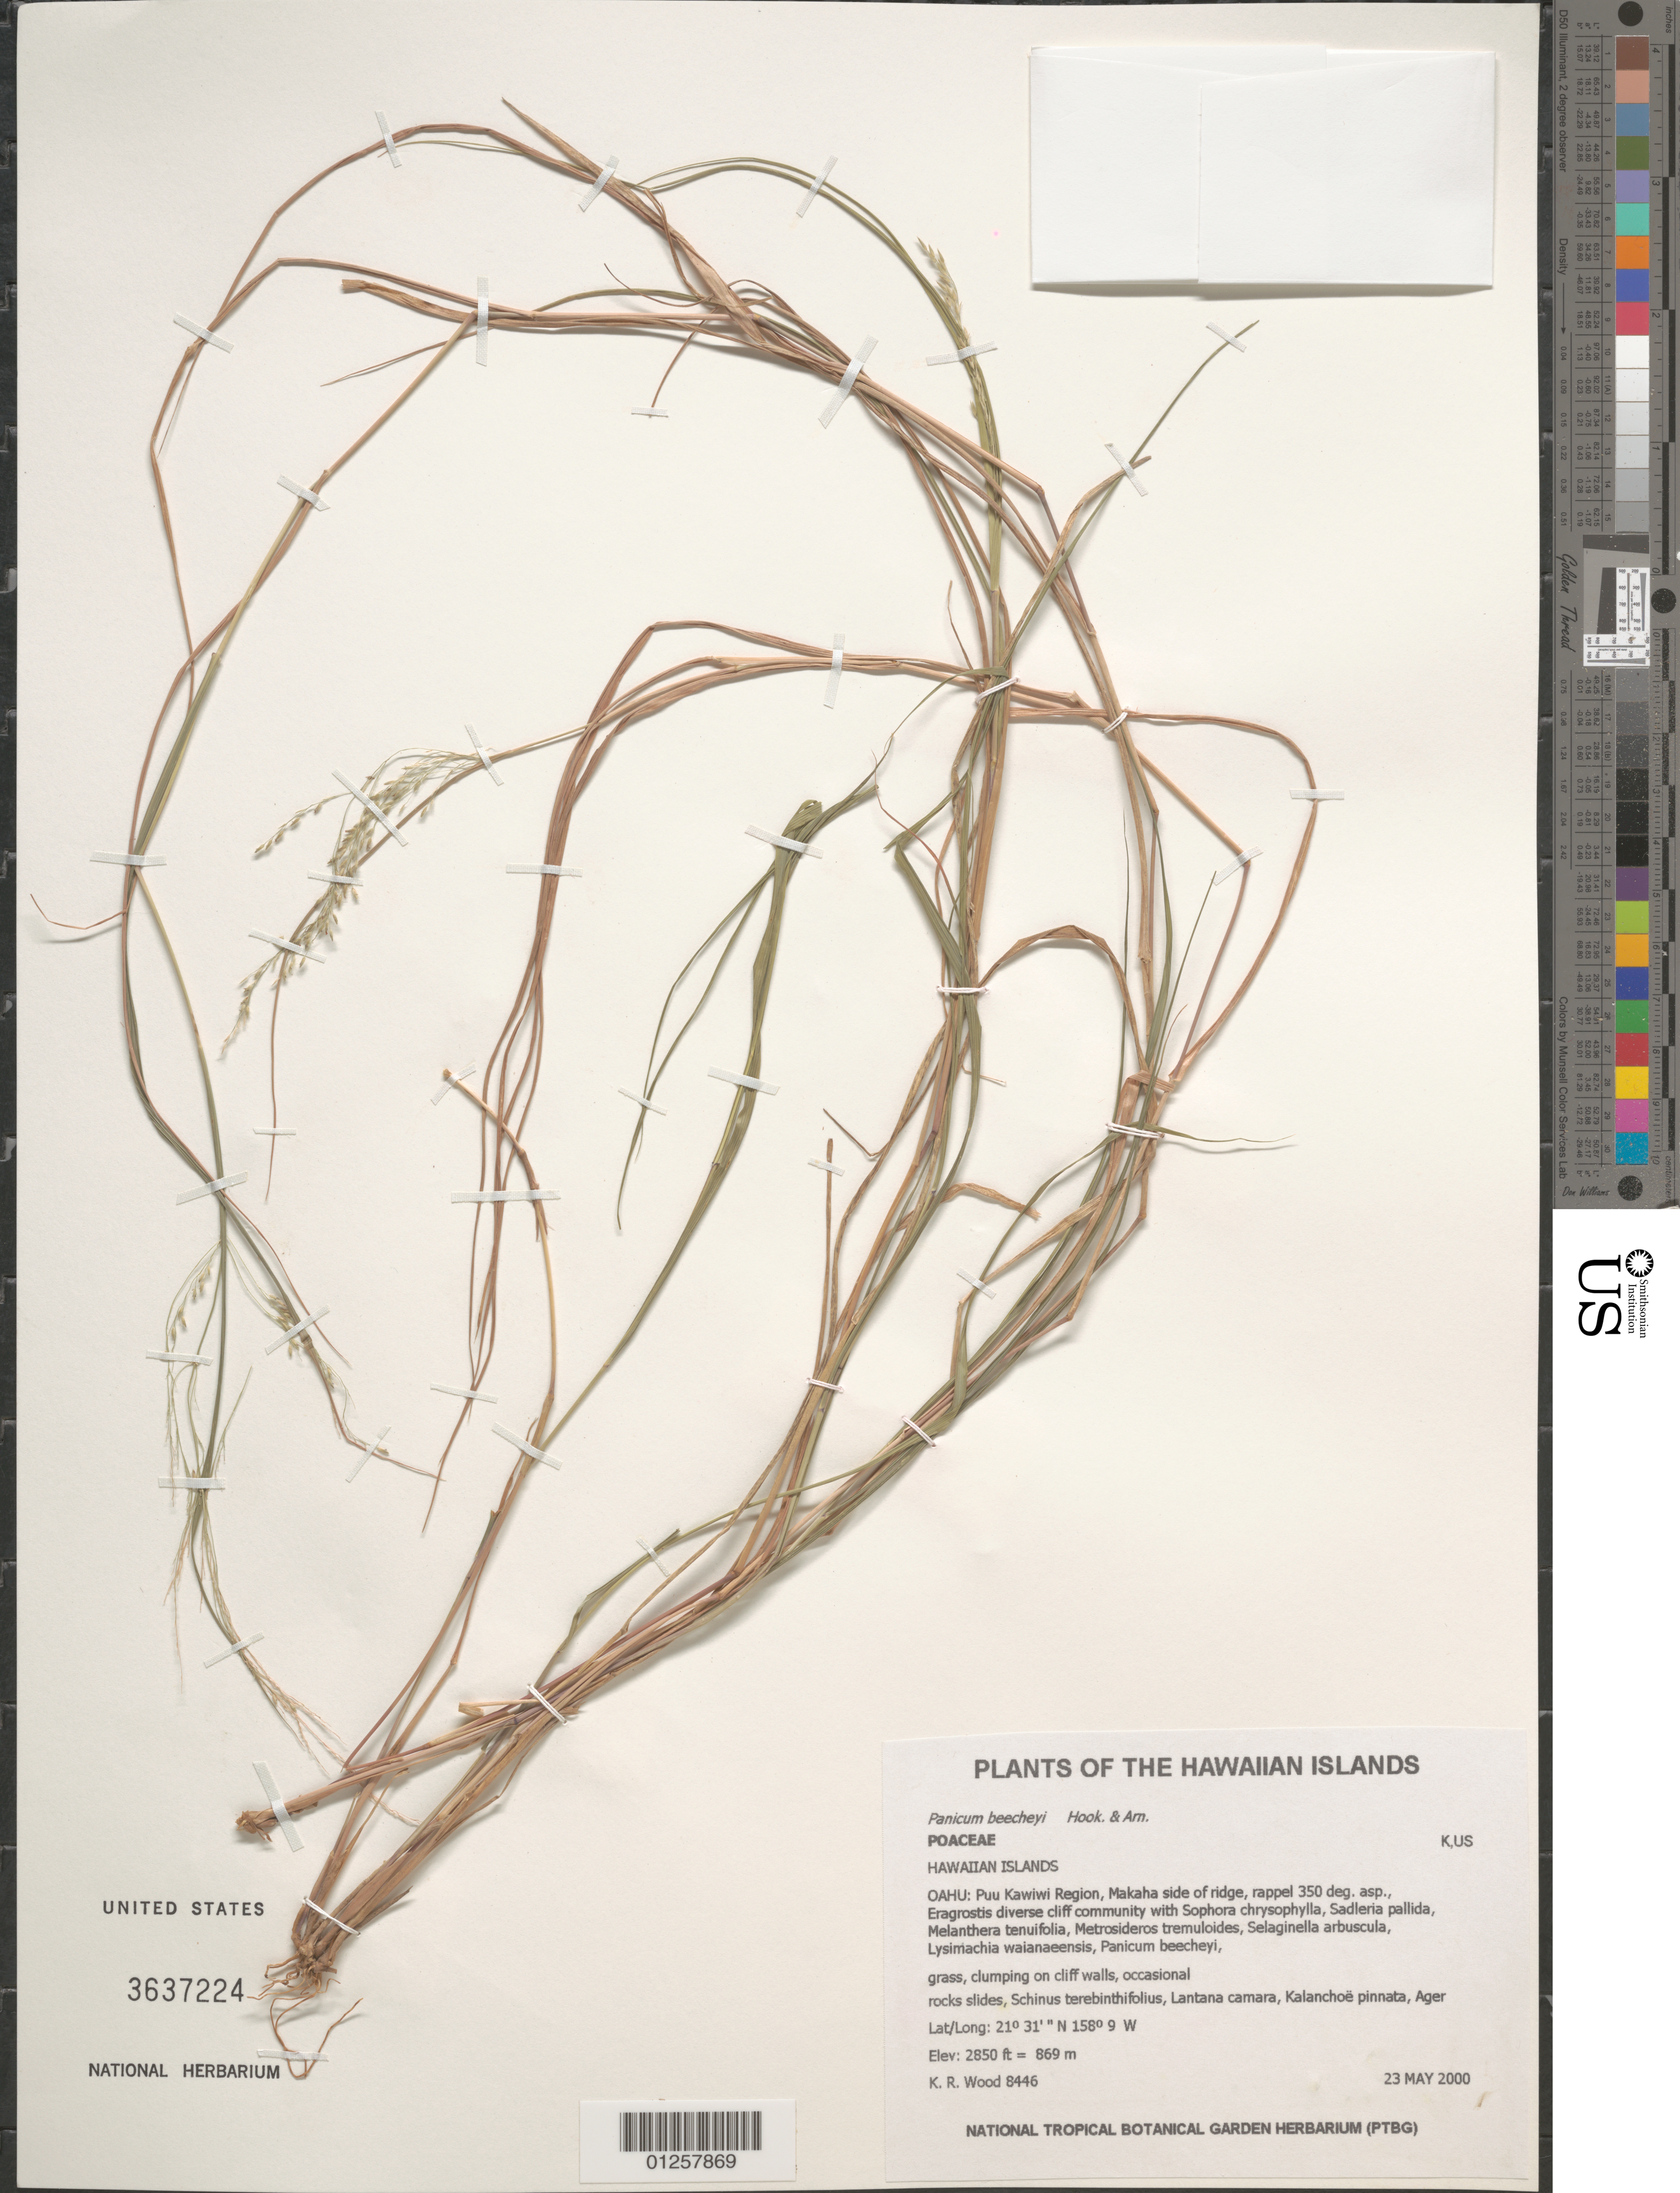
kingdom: Plantae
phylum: Tracheophyta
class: Liliopsida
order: Poales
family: Poaceae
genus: Panicum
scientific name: Panicum beecheyi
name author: Hook. & Arn.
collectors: K. R. Wood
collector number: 5446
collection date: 2006-05-23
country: United States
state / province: Hawaii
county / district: Honolulu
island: Oahu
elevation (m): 869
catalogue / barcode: US 3637224